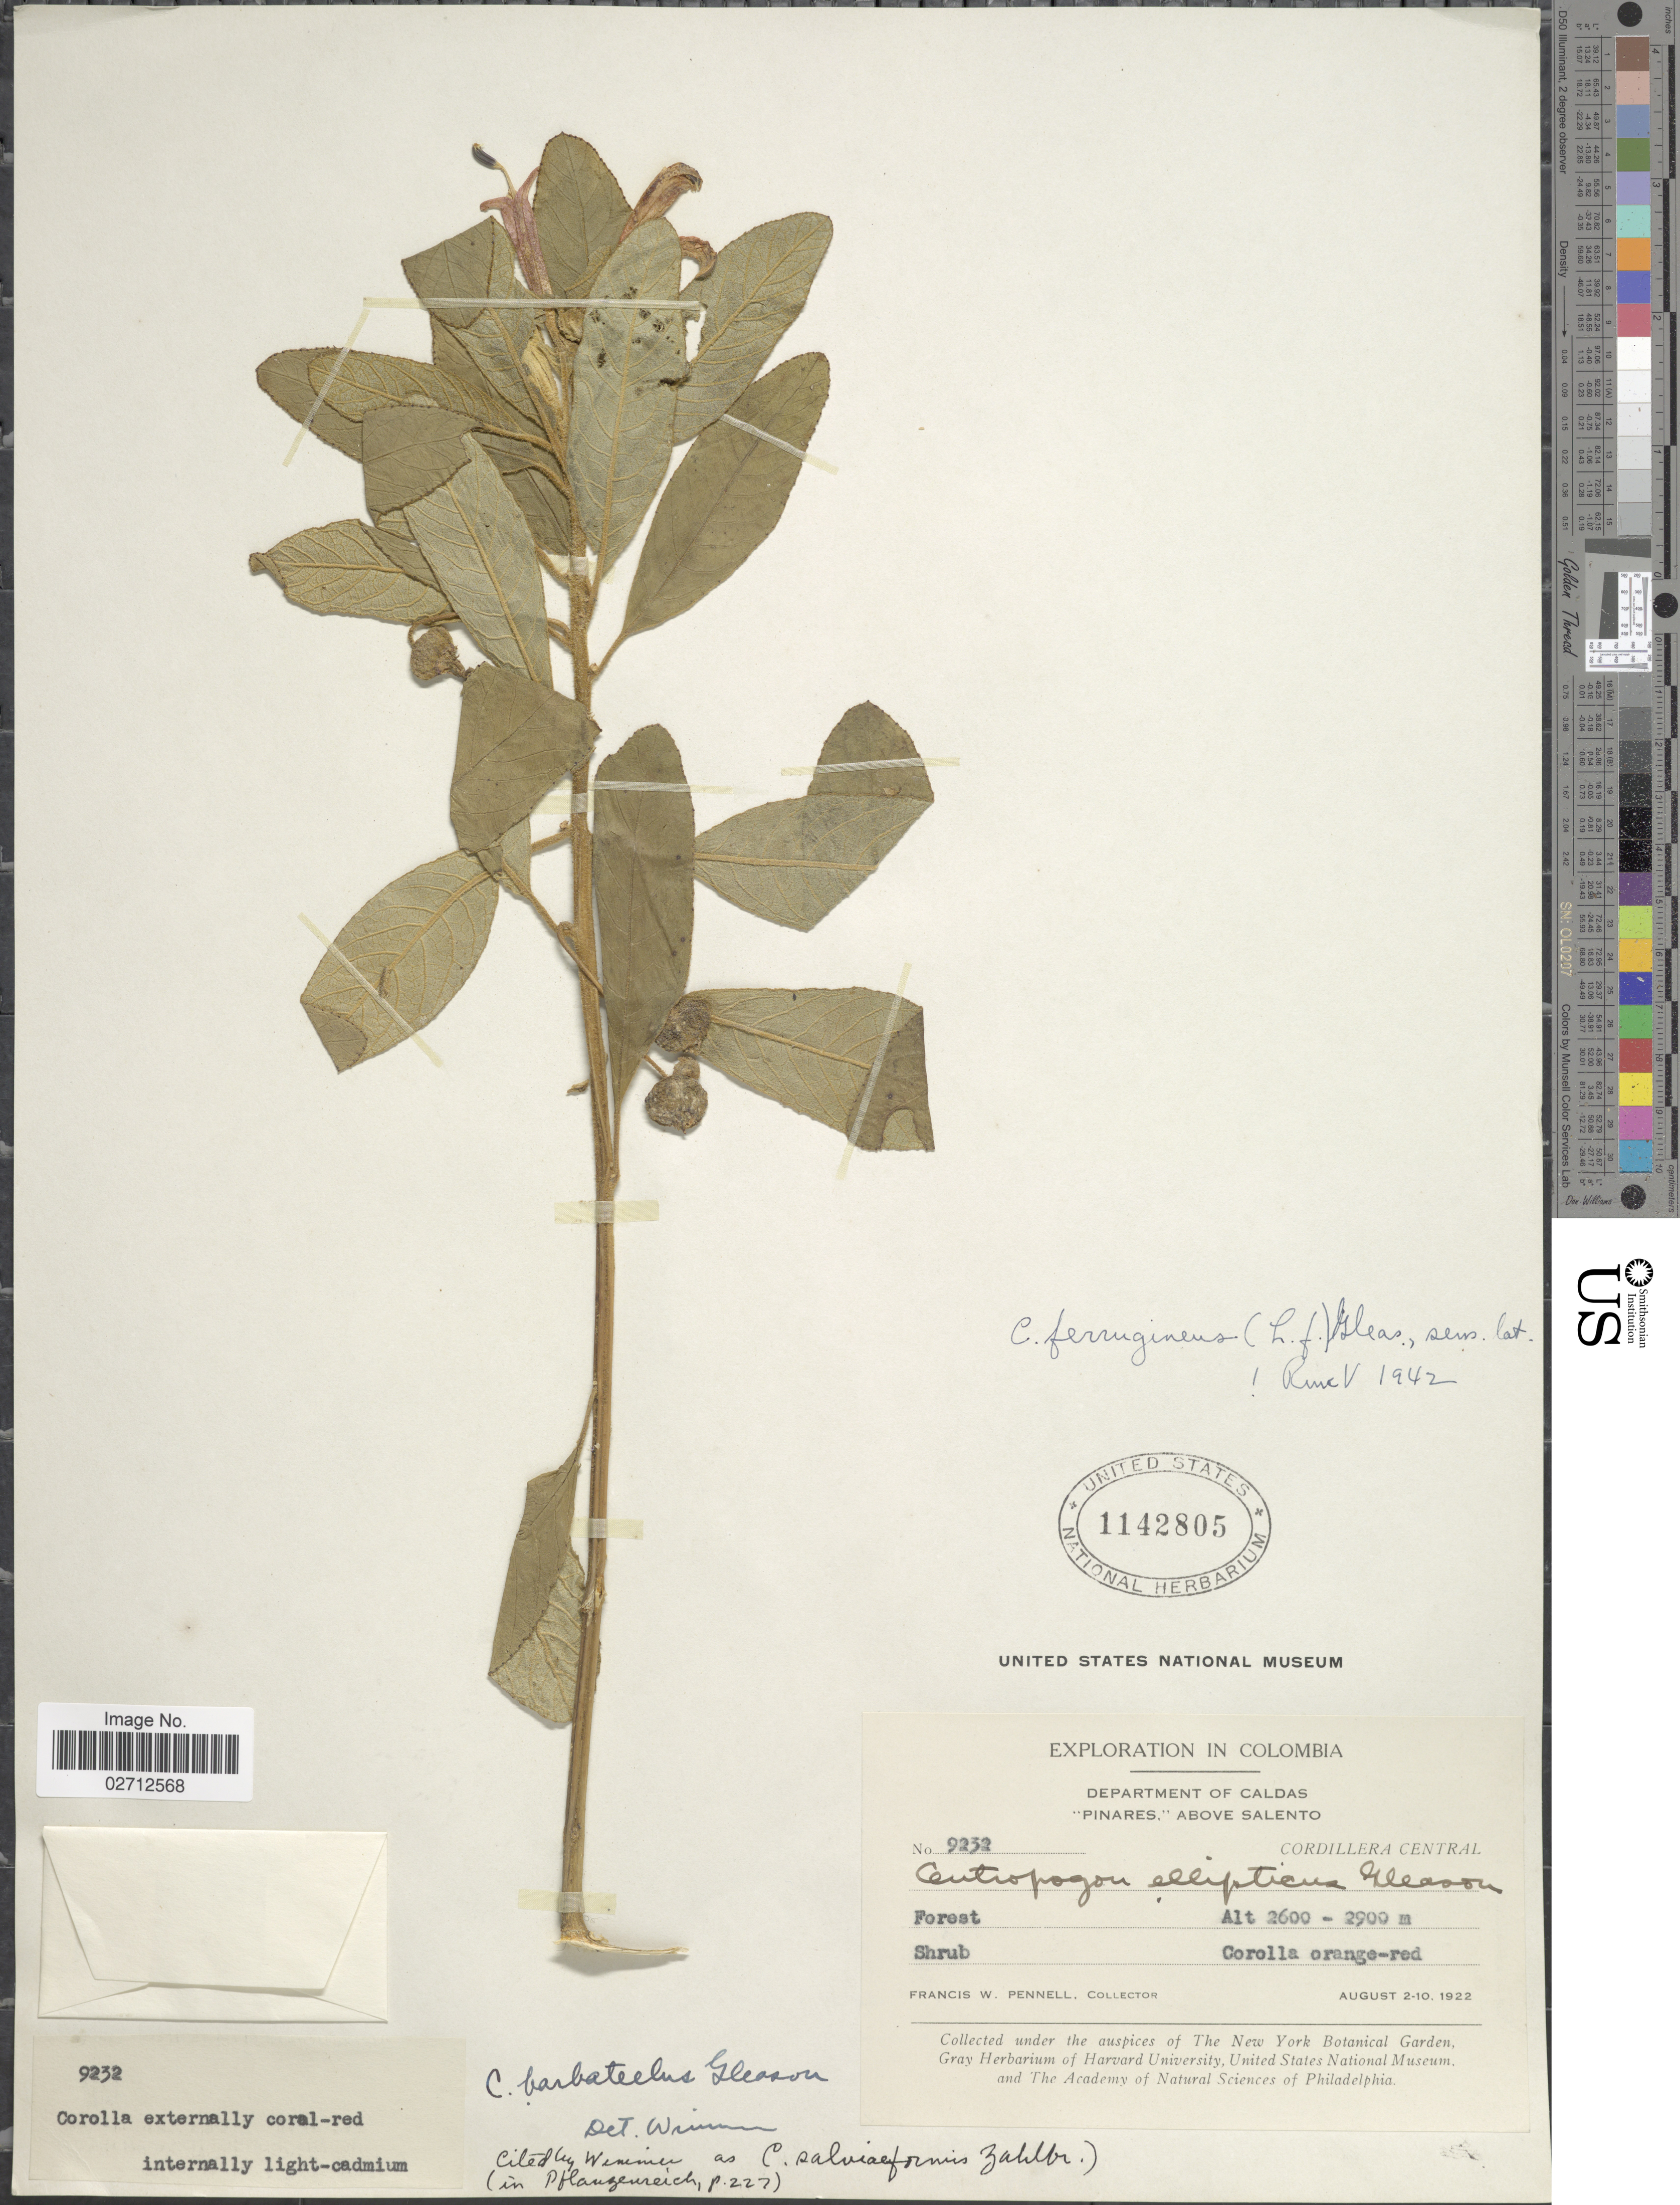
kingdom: Plantae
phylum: Tracheophyta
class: Magnoliopsida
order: Asterales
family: Campanulaceae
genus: Centropogon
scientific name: Centropogon salviiformis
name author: Zahlbr.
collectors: F. W. Pennell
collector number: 9232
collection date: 1922-08-02/1922-08-10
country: Colombia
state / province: Caldas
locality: Department of Caldas 'Pinares', above Salento, Cordillera Central, Forest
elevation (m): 2600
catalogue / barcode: US 1142805